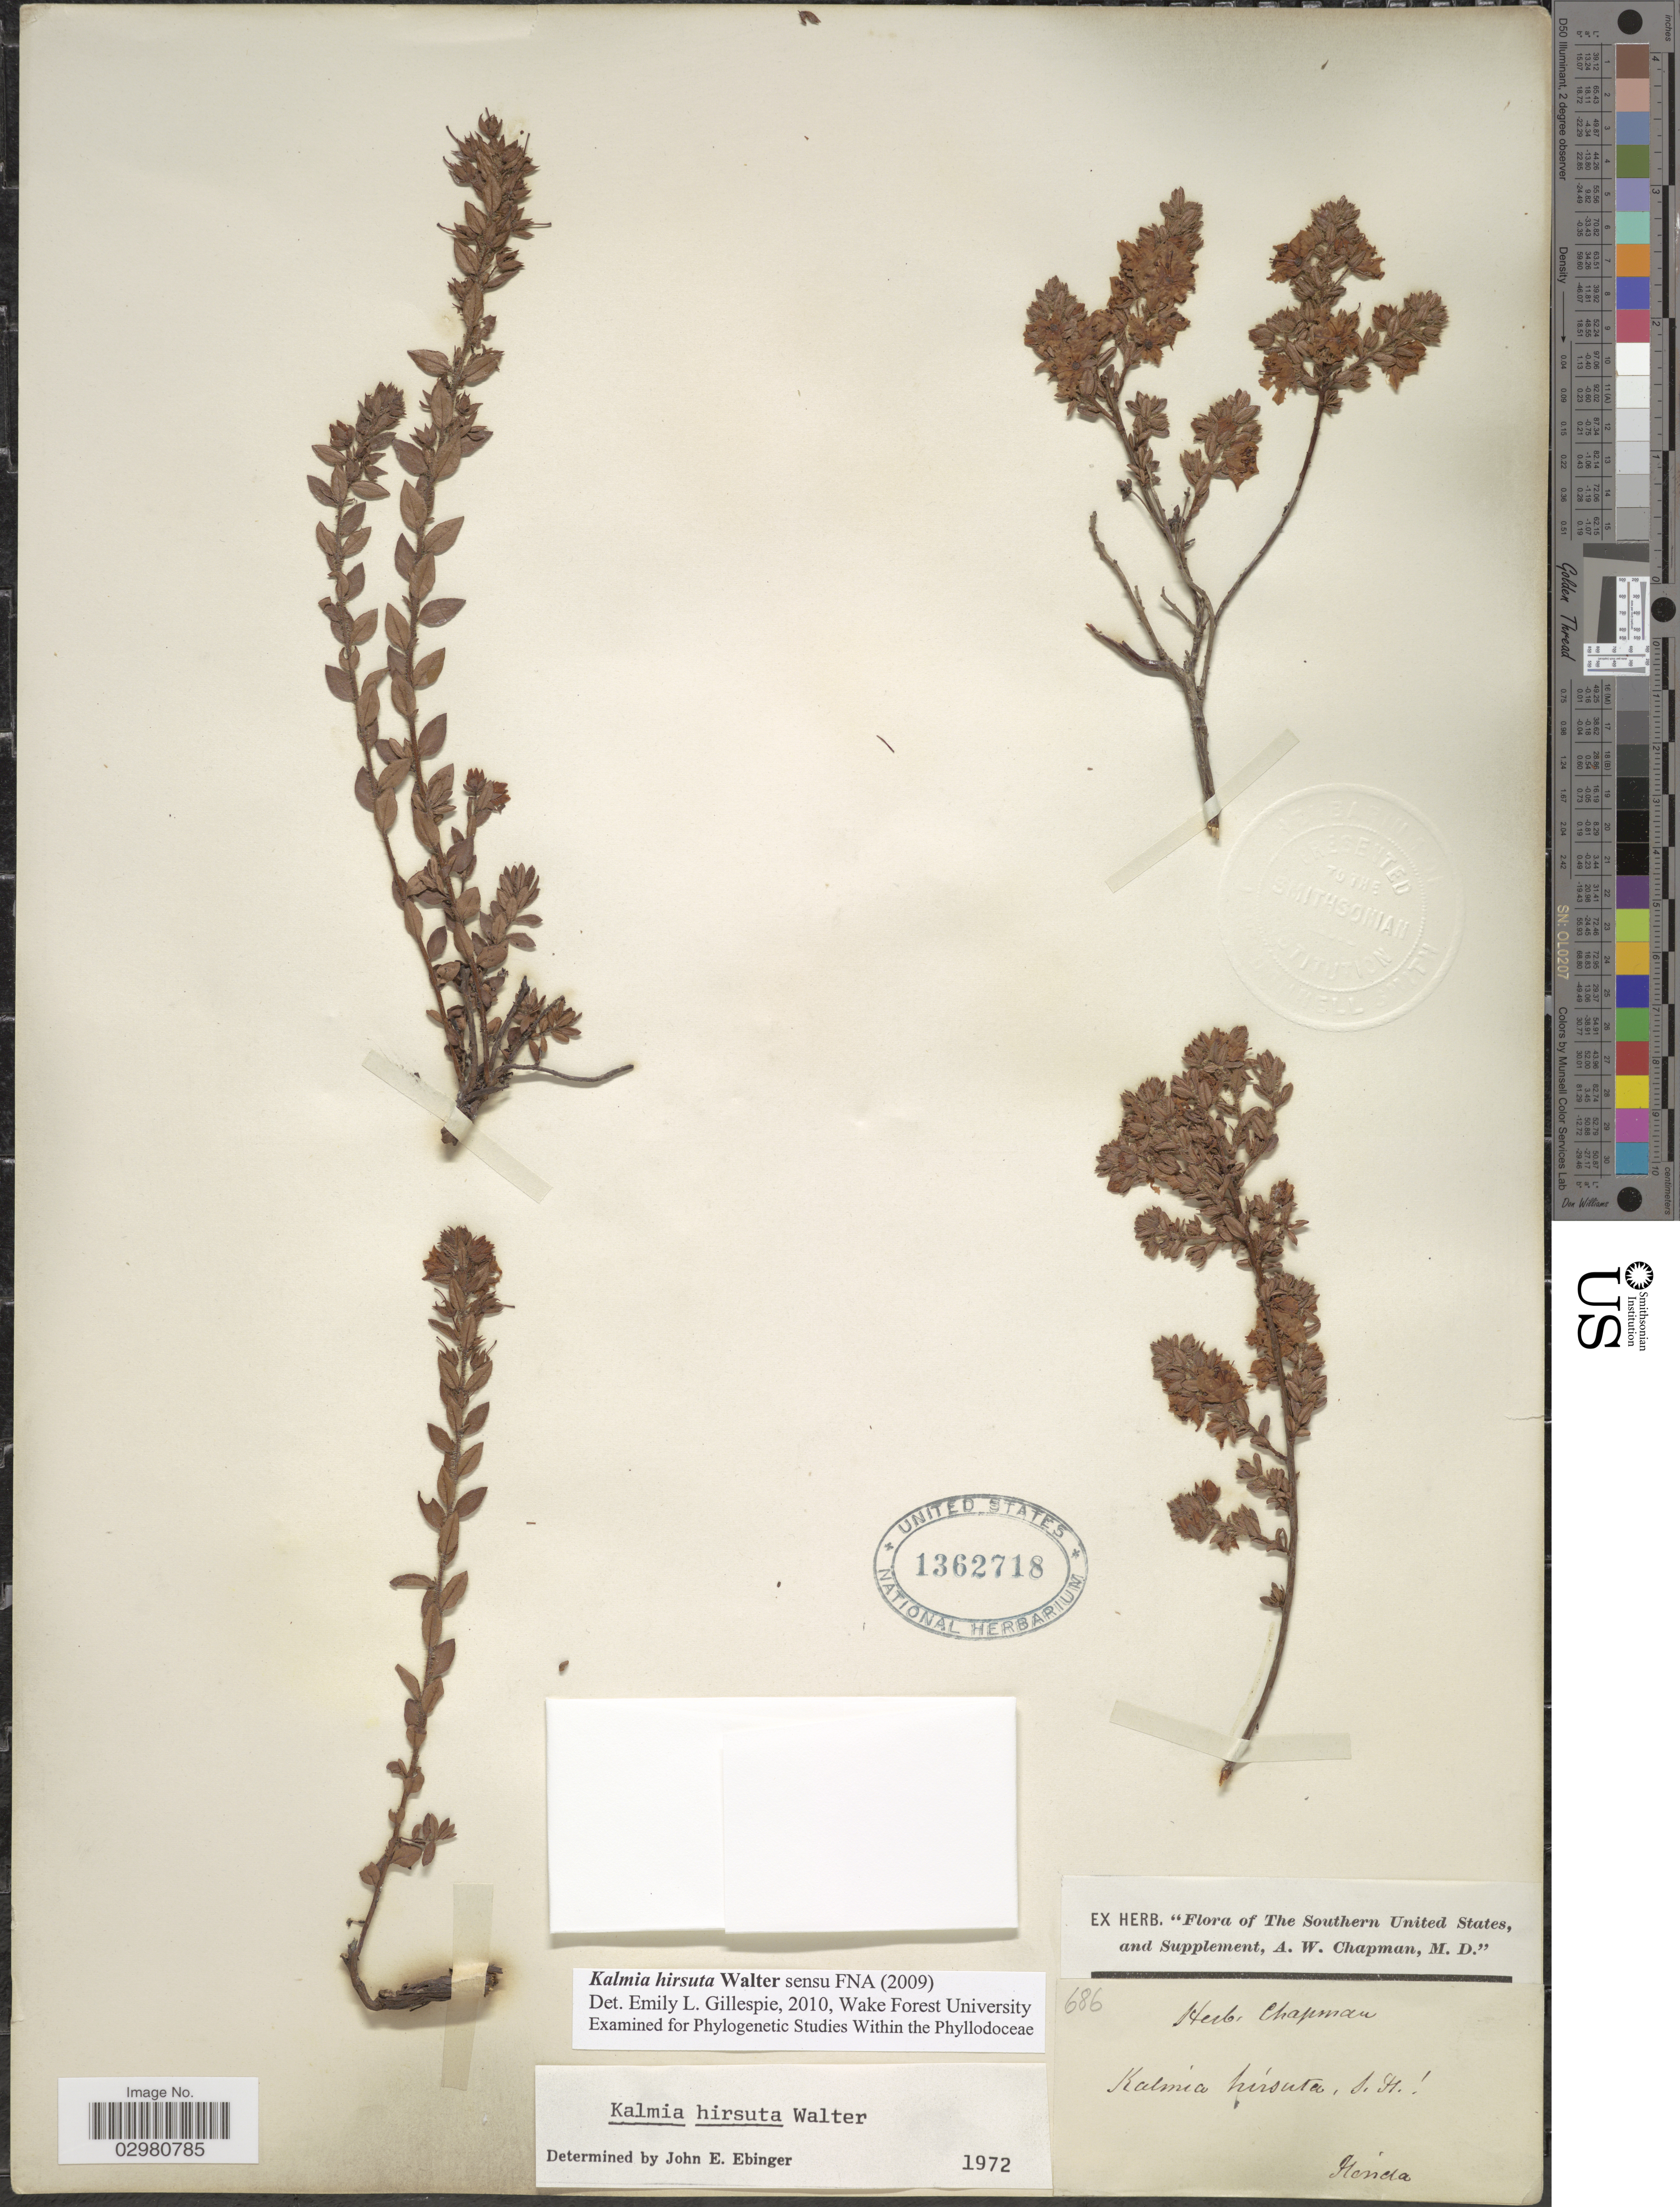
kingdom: Plantae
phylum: Tracheophyta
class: Magnoliopsida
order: Ericales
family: Ericaceae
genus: Kalmia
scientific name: Kalmia hirsuta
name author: Walter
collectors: ex herb. A.W. Chapman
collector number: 686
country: United States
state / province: Florida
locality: Southern United States, and Supplement.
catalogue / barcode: US 1362718